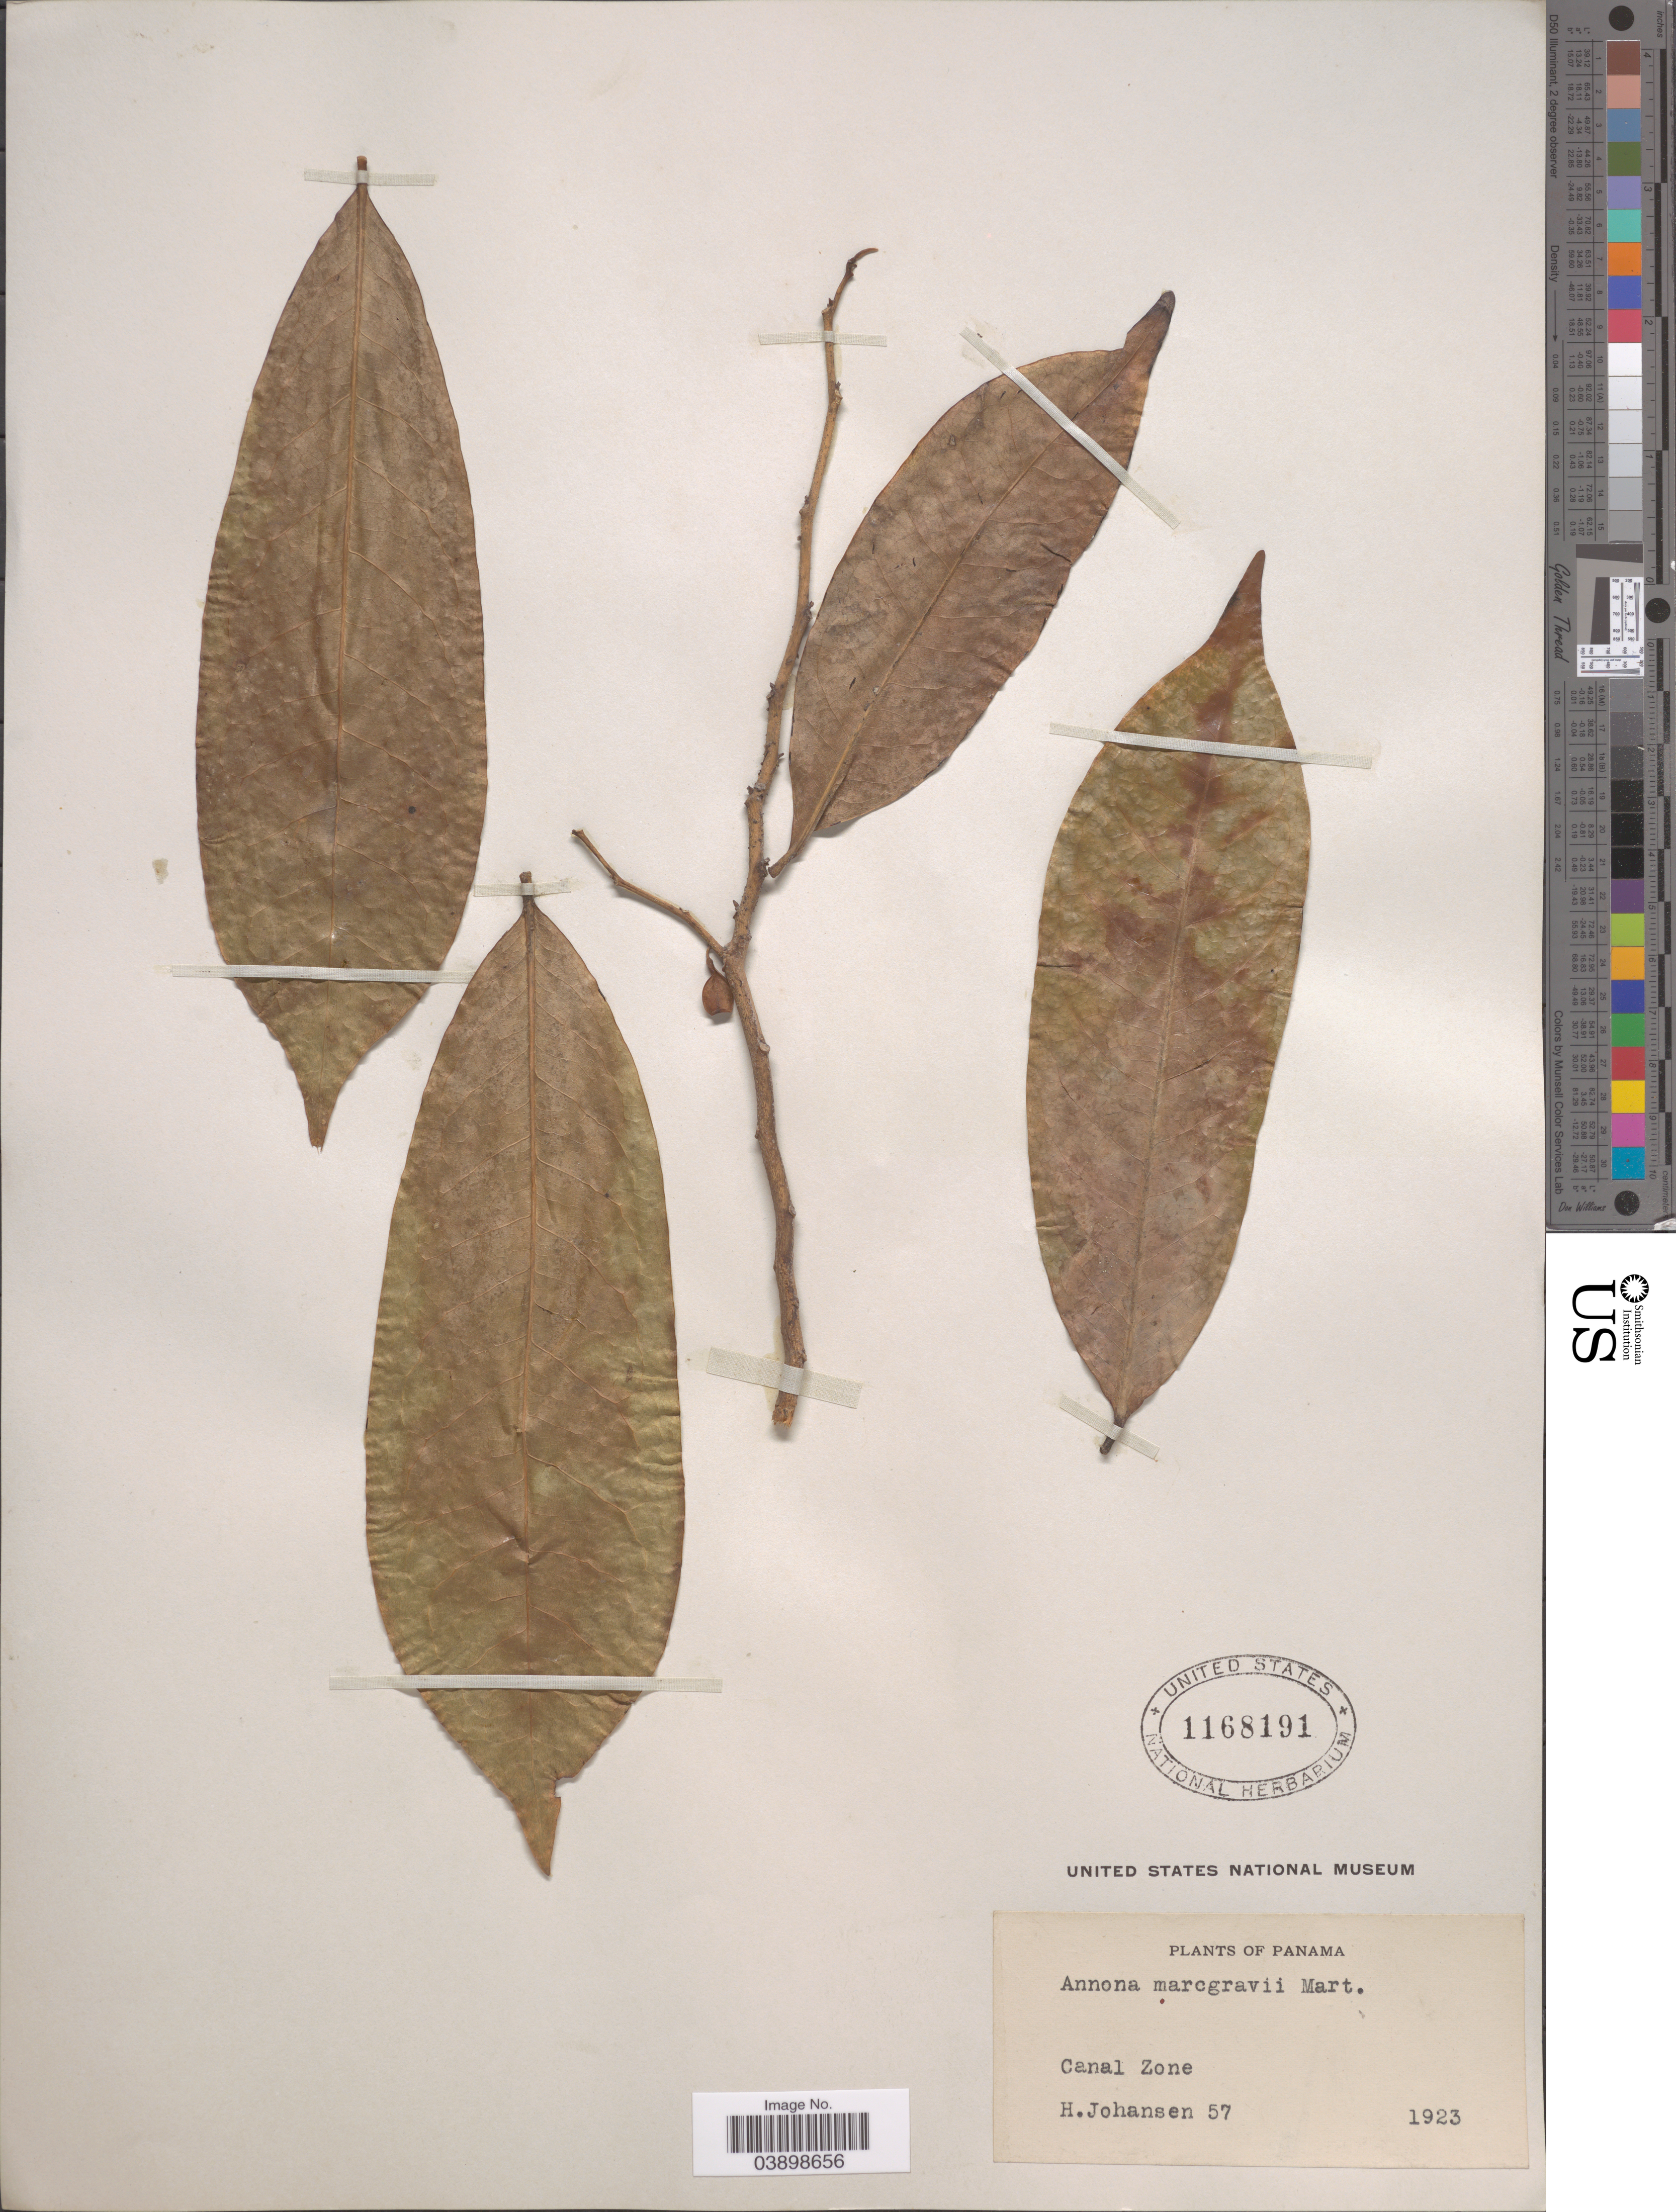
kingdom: Plantae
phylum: Tracheophyta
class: Magnoliopsida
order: Magnoliales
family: Annonaceae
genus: Annona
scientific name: Annona marcgravii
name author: Mart.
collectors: H. Johansen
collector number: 57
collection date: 1923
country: Panama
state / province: Colón / Panamá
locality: Canal Zone.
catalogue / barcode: US 1168191